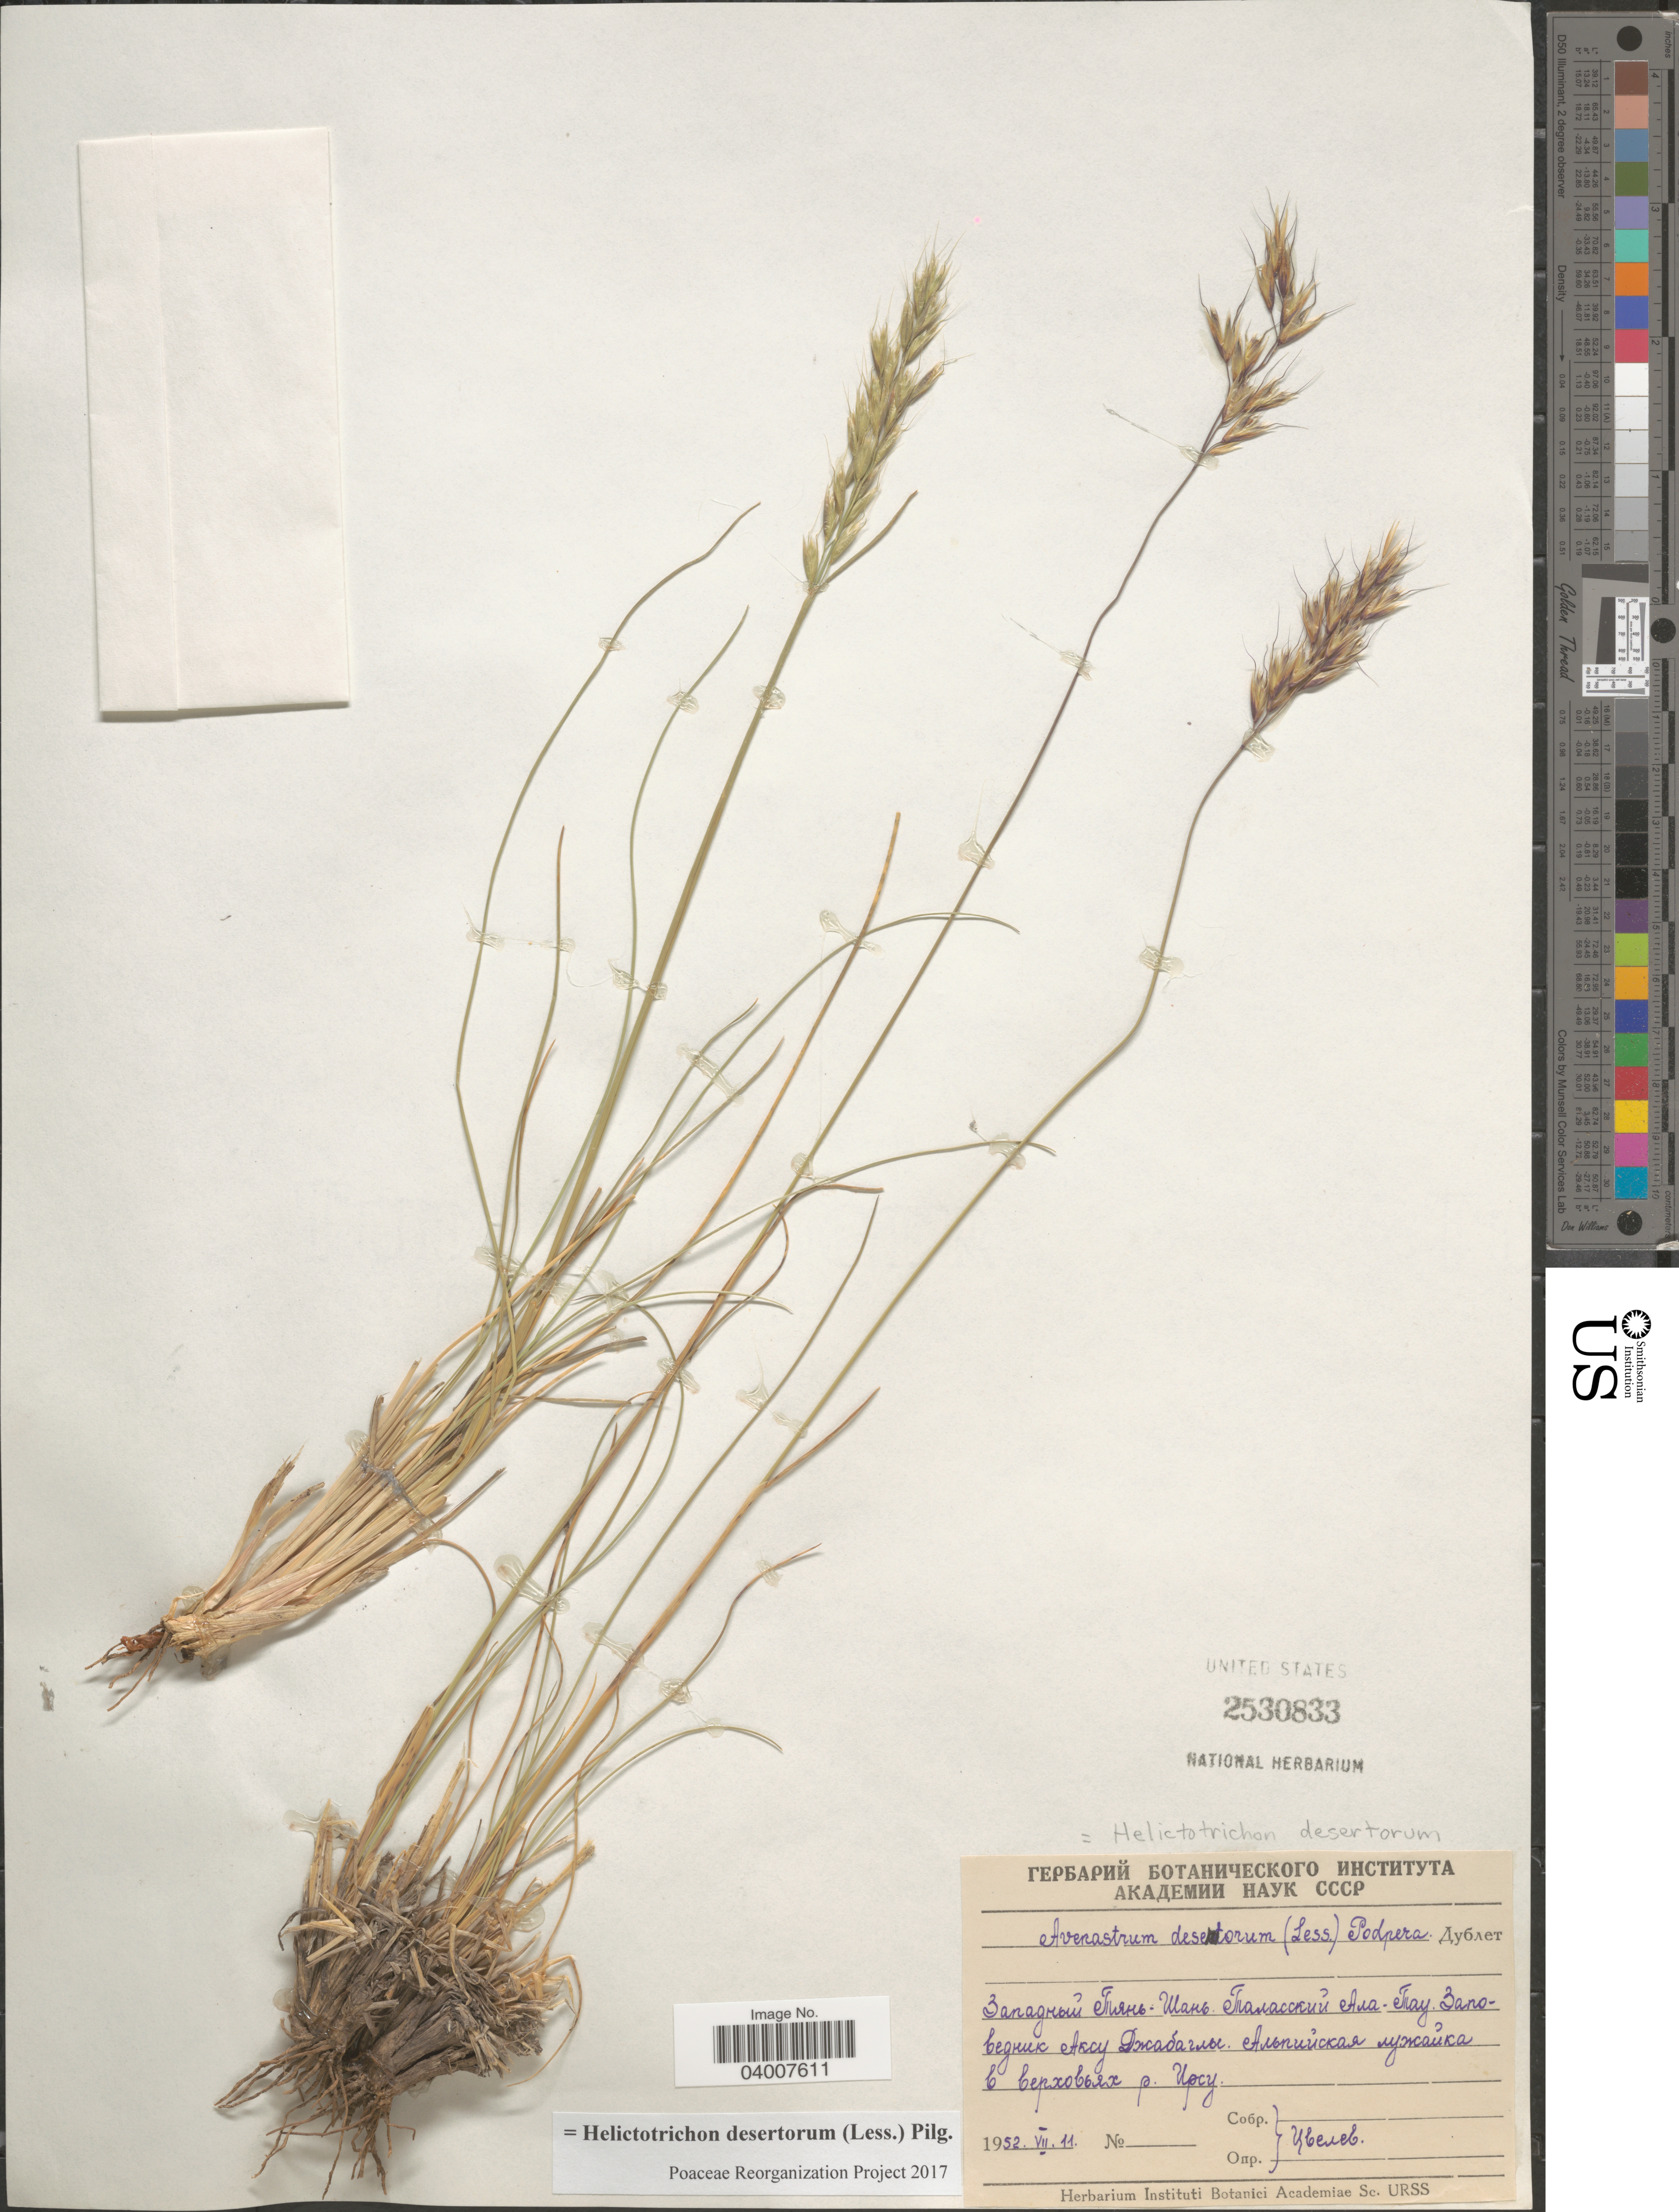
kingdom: Plantae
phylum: Tracheophyta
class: Liliopsida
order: Poales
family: Poaceae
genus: Helictotrichon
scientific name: Helictotrichon desertorum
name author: (Less.) Pilg.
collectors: Tsvelev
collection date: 1952-07-11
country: Kazakhstan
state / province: South Kazakhstan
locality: Talasskiy Alatau, Aksu-Zhabagly Nature Reserve, Irsu river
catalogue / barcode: US 2530833